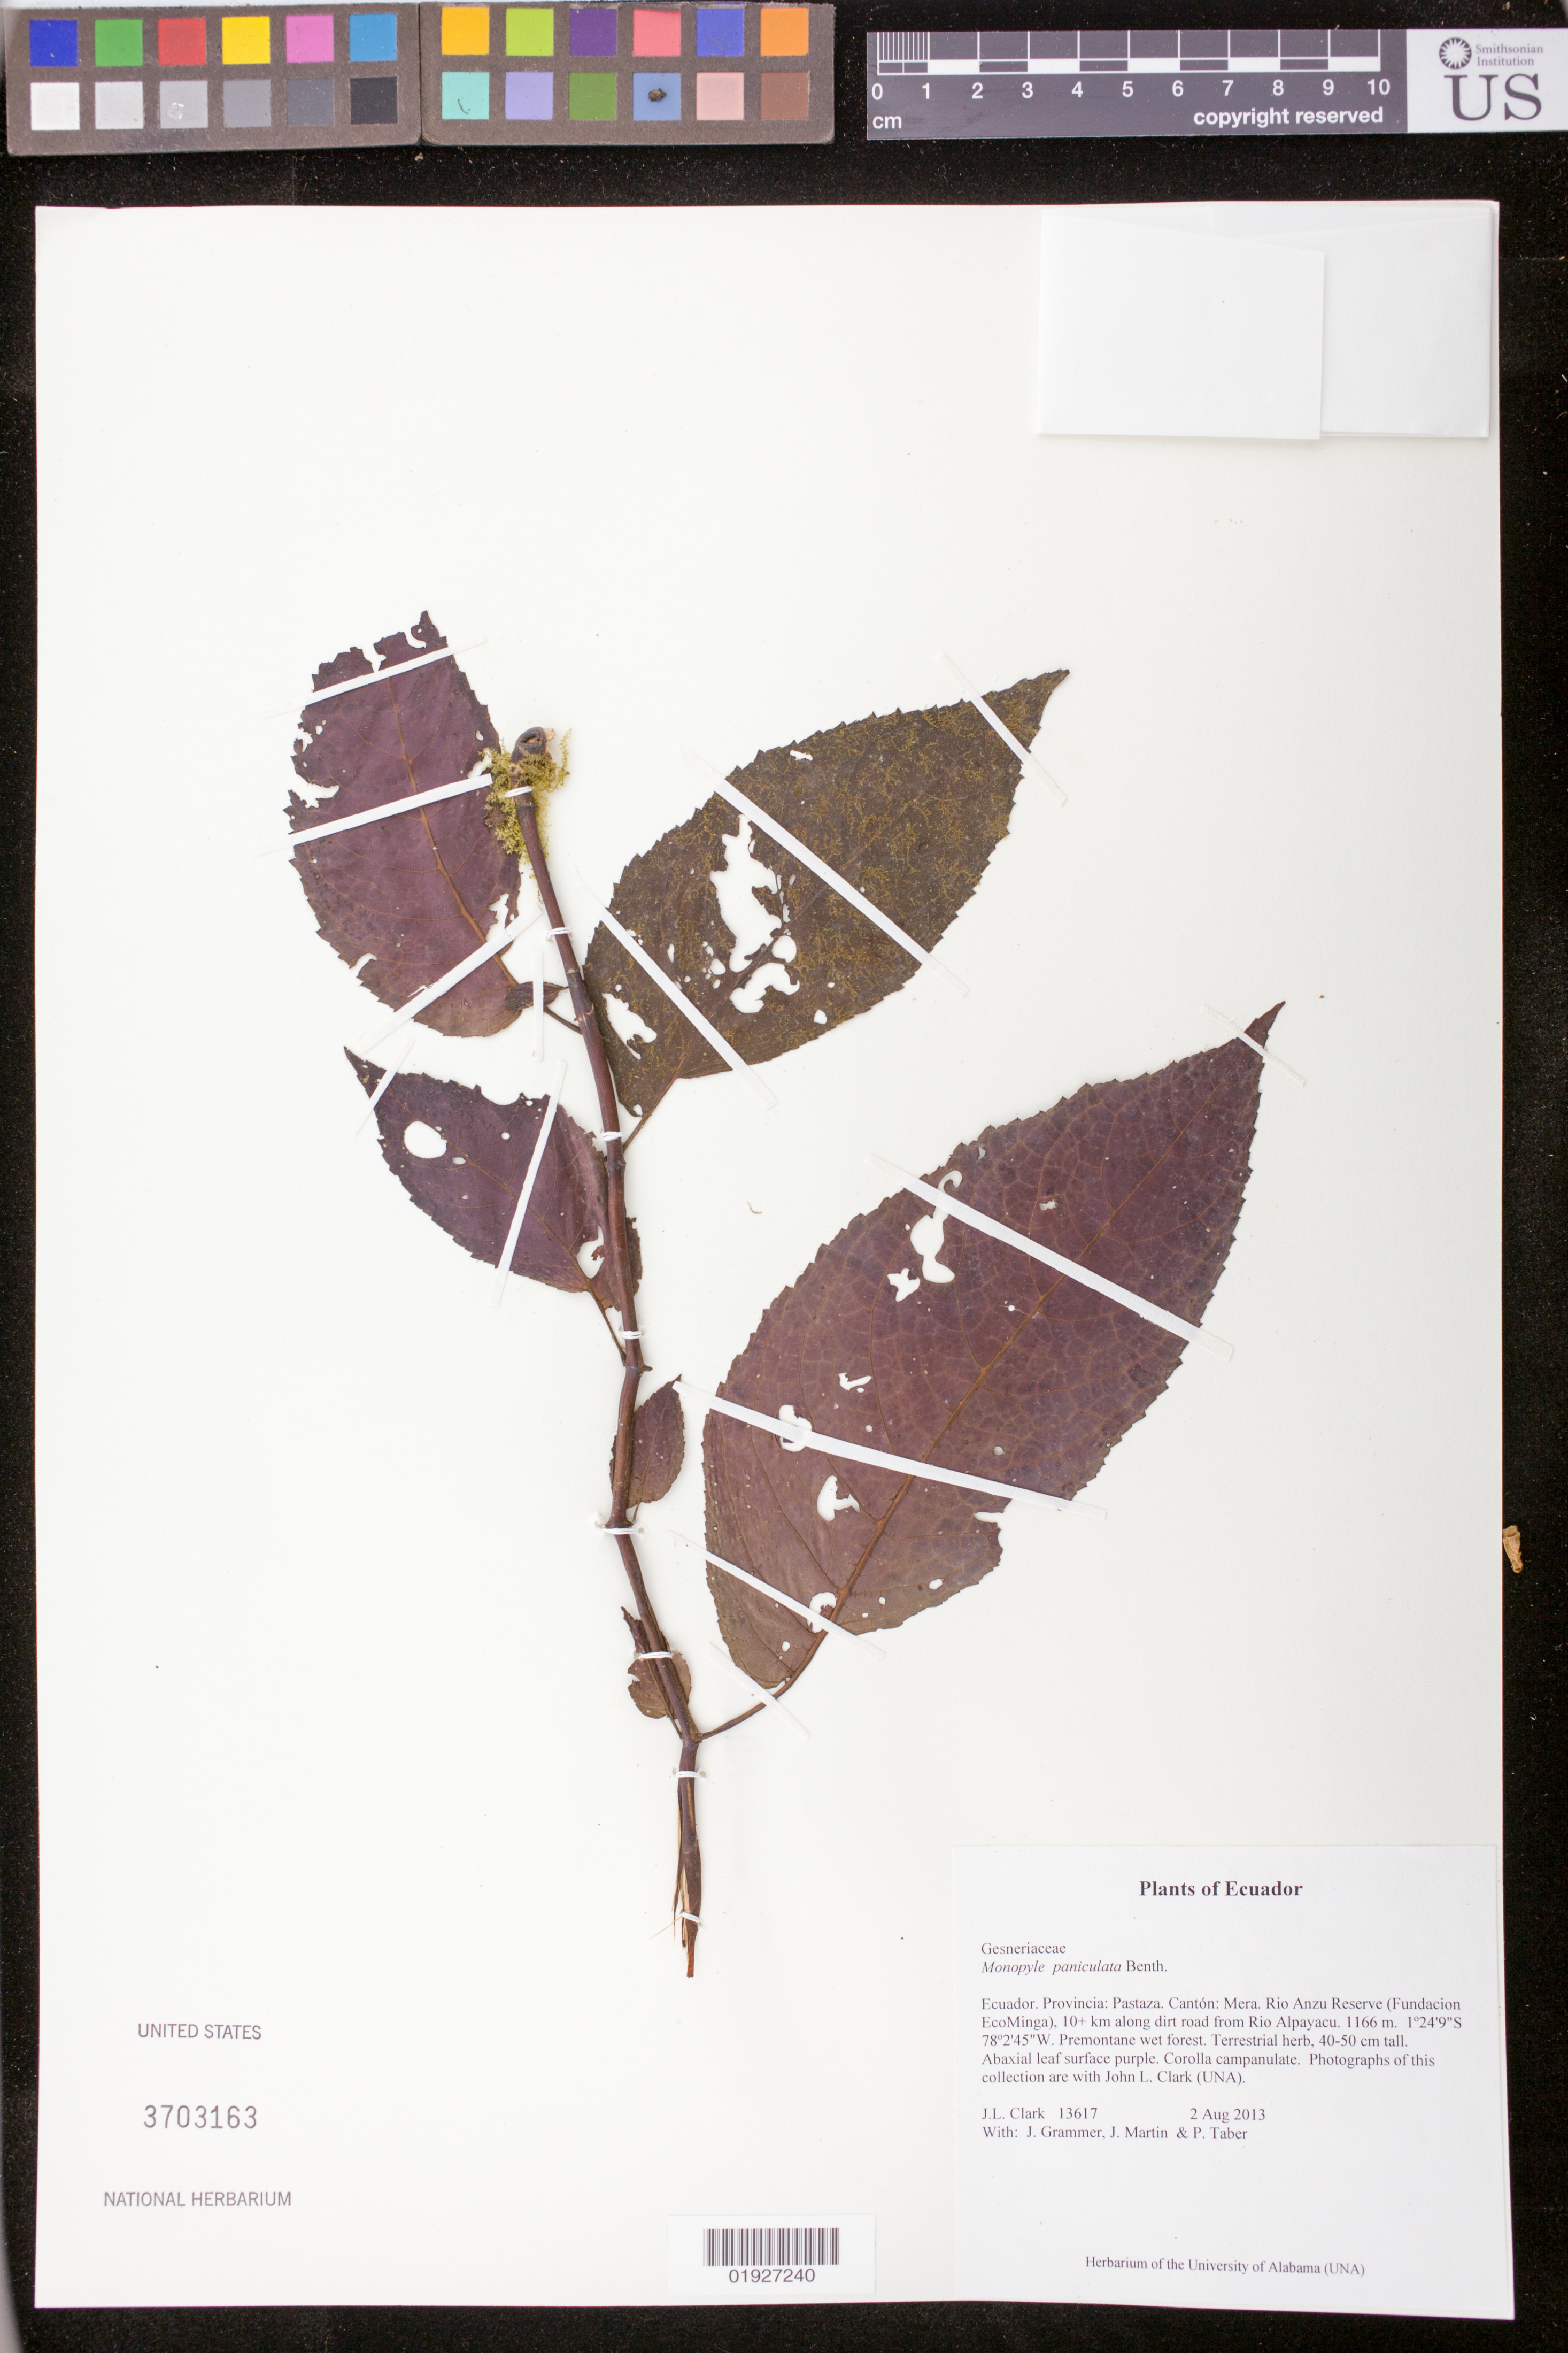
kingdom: Plantae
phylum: Tracheophyta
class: Magnoliopsida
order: Lamiales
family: Gesneriaceae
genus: Monopyle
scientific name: Monopyle paniculata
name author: Benth.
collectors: J. L. Clark, J. Grammer, J. Martin & P. Taber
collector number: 13617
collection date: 2013-08-02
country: Ecuador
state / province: Pastaza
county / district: Mera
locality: Rio Anzu Reserve (Fundacion EcoMinga), 10+ km along dirt road from Rio Alpayacu.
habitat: Premontane wet forest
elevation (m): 1166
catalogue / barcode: US 3703163